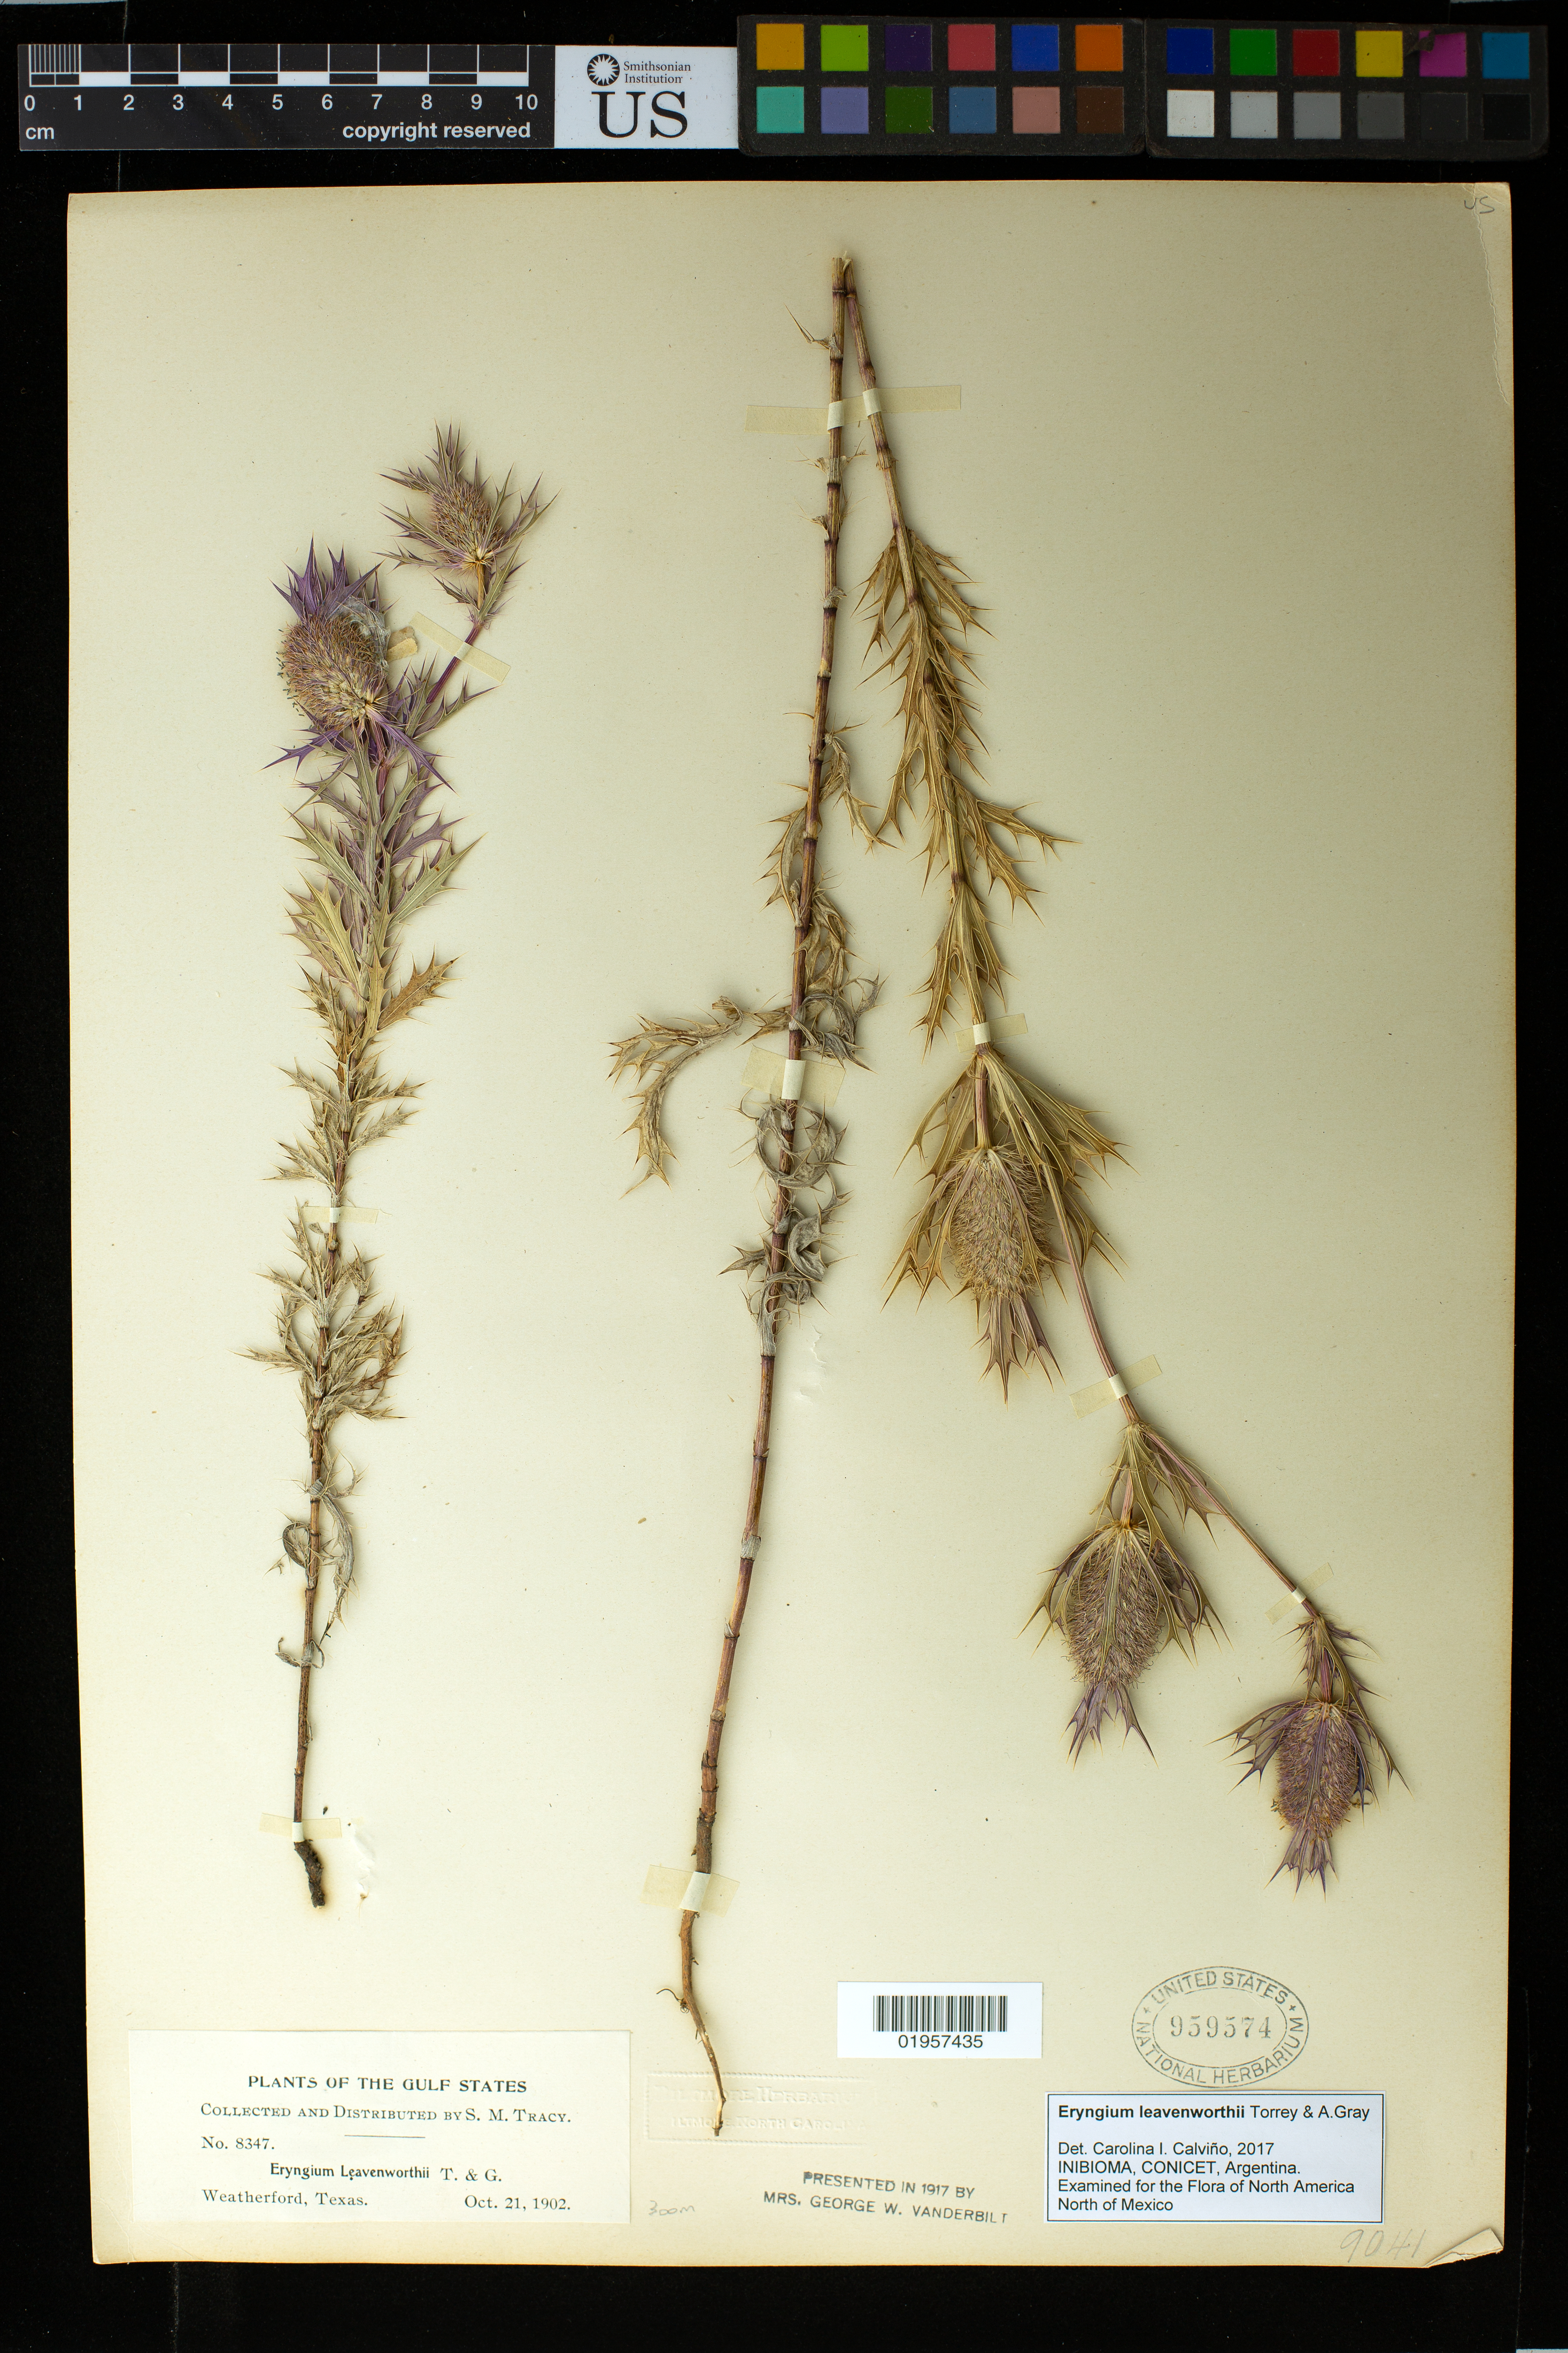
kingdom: Plantae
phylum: Tracheophyta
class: Magnoliopsida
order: Apiales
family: Apiaceae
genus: Eryngium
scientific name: Eryngium leavenworthii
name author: Torr. & A. Gray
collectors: S. M. Tracy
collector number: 8347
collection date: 1902-10-21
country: United States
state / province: Texas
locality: Gulf States, Weatherford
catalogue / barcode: US 959574